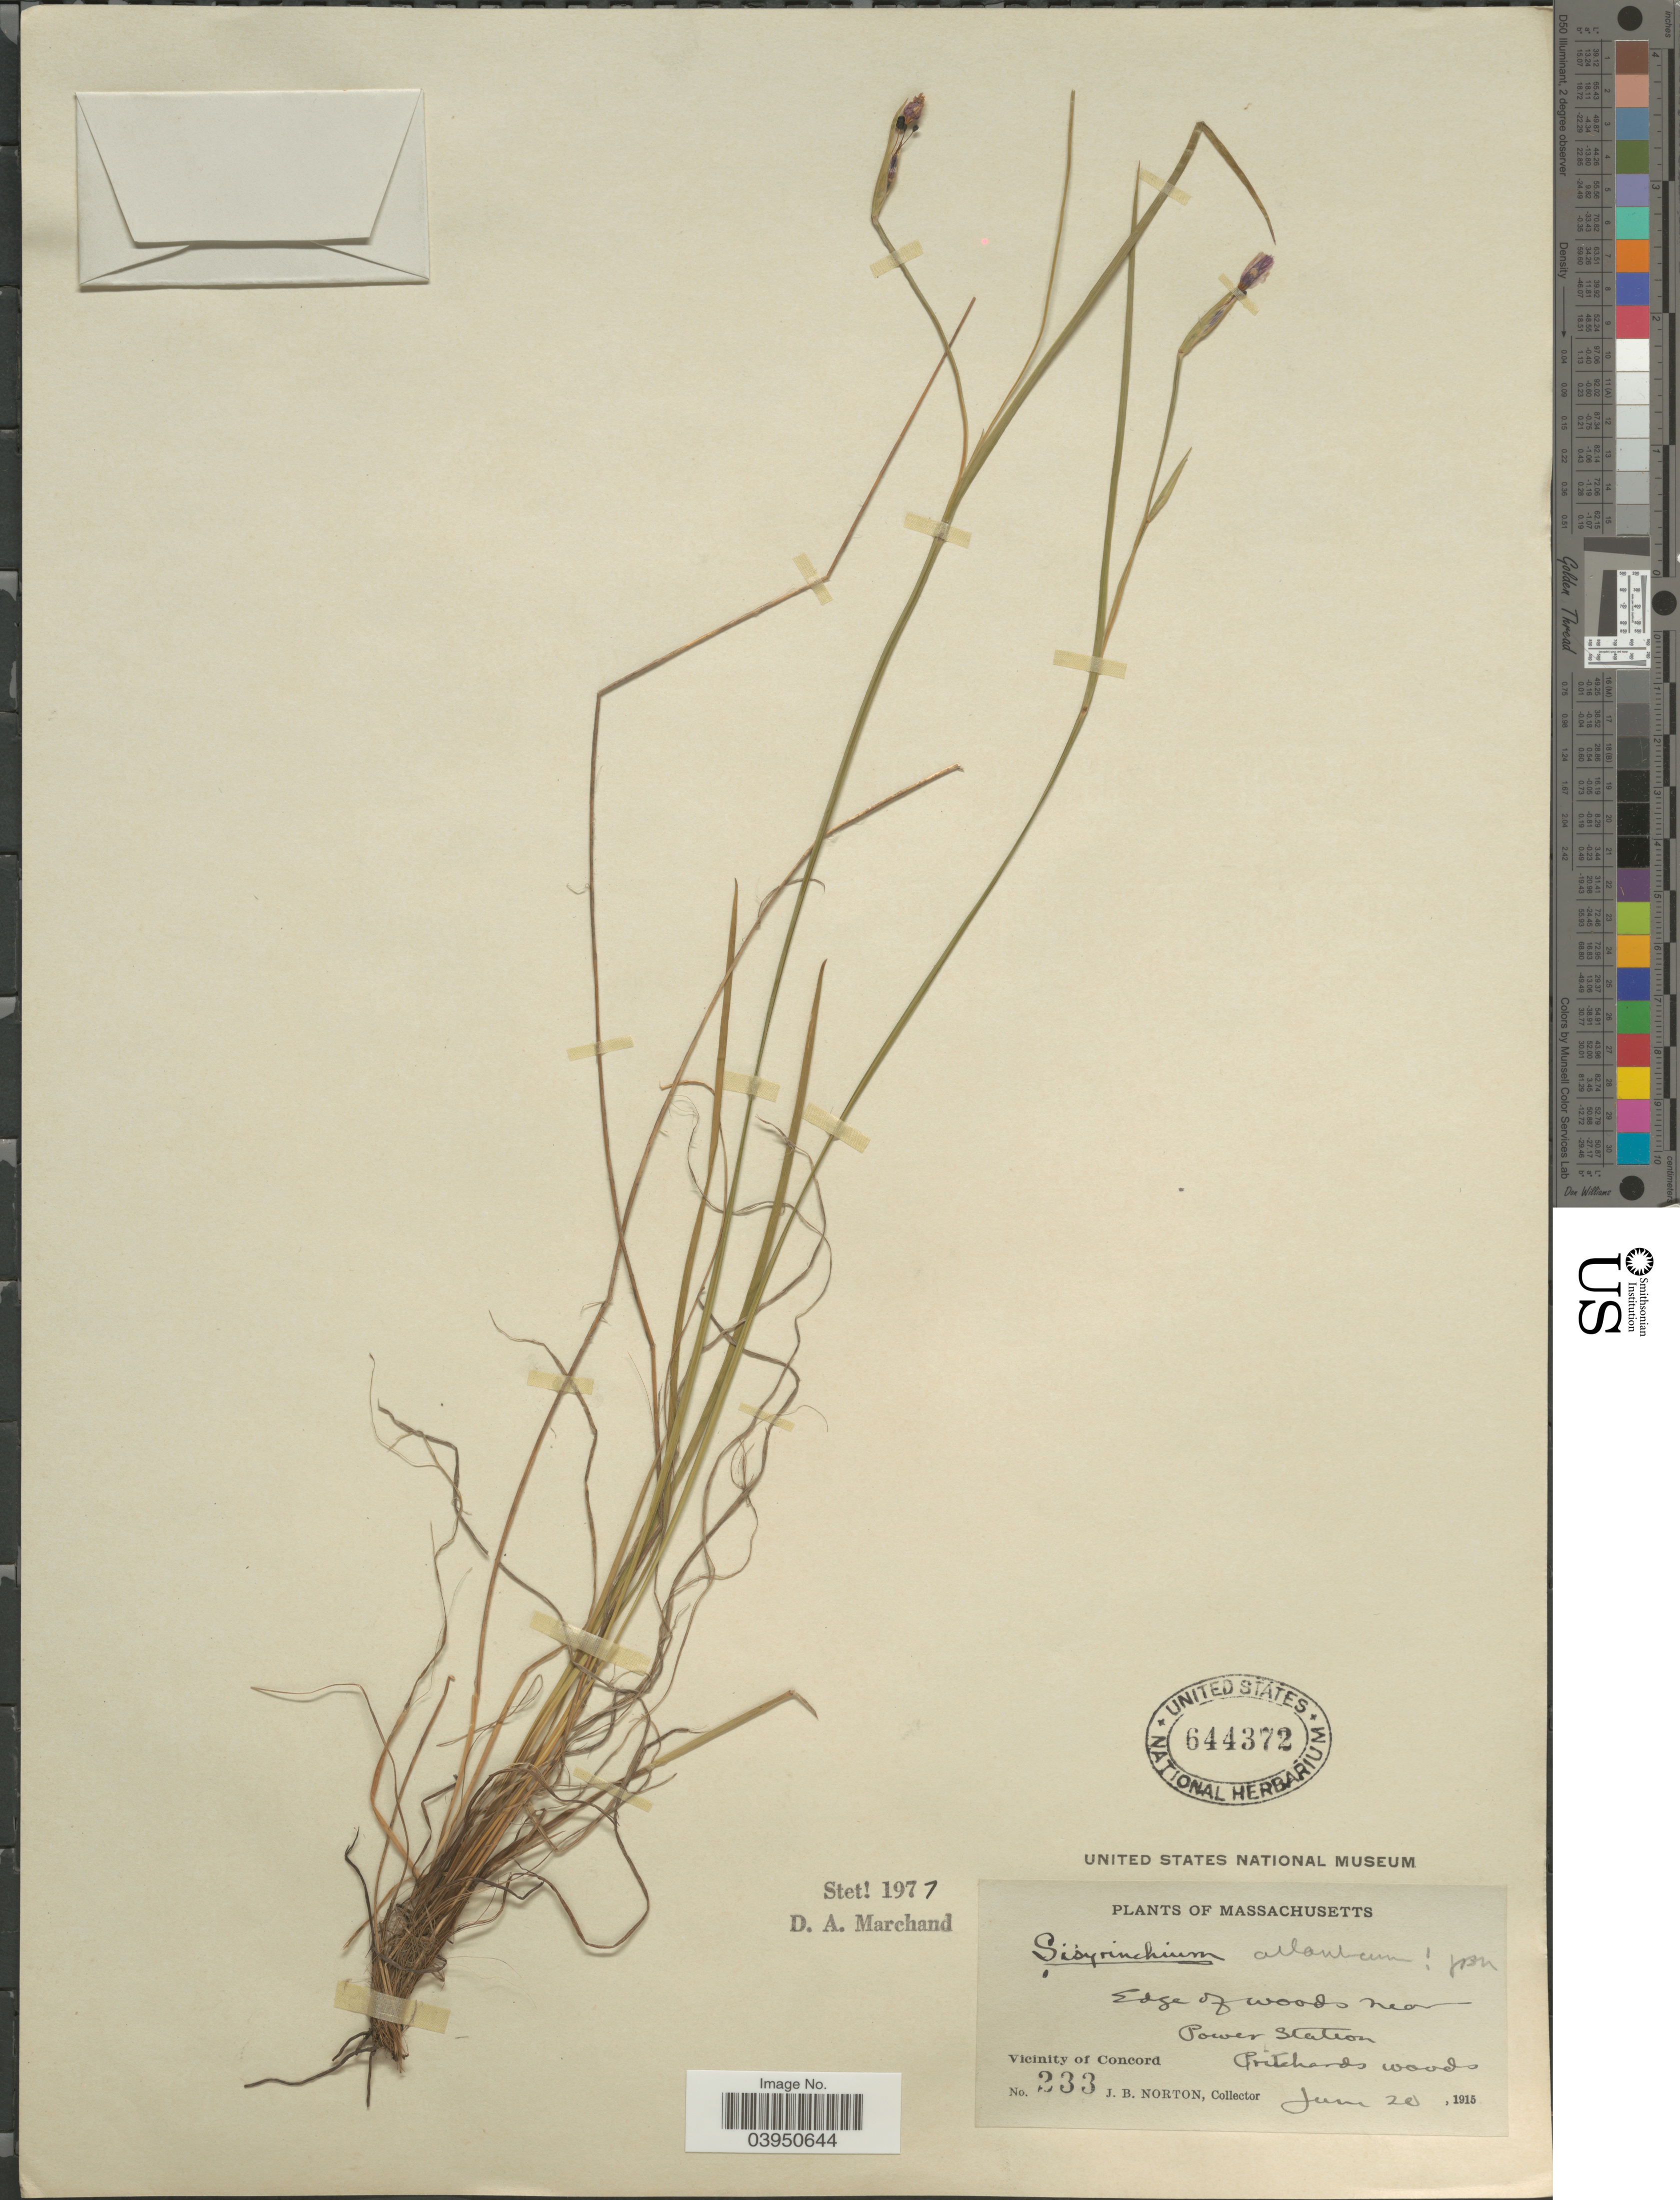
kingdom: Plantae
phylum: Tracheophyta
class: Liliopsida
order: Asparagales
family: Iridaceae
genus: Sisyrinchium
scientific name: Sisyrinchium atlanticum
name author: E.P. Bicknell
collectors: J. B. Norton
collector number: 233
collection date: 1915-06-20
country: United States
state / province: Massachusetts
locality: Near Power Station. Vicinity of Concord. Pritchards woods.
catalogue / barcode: US 644372